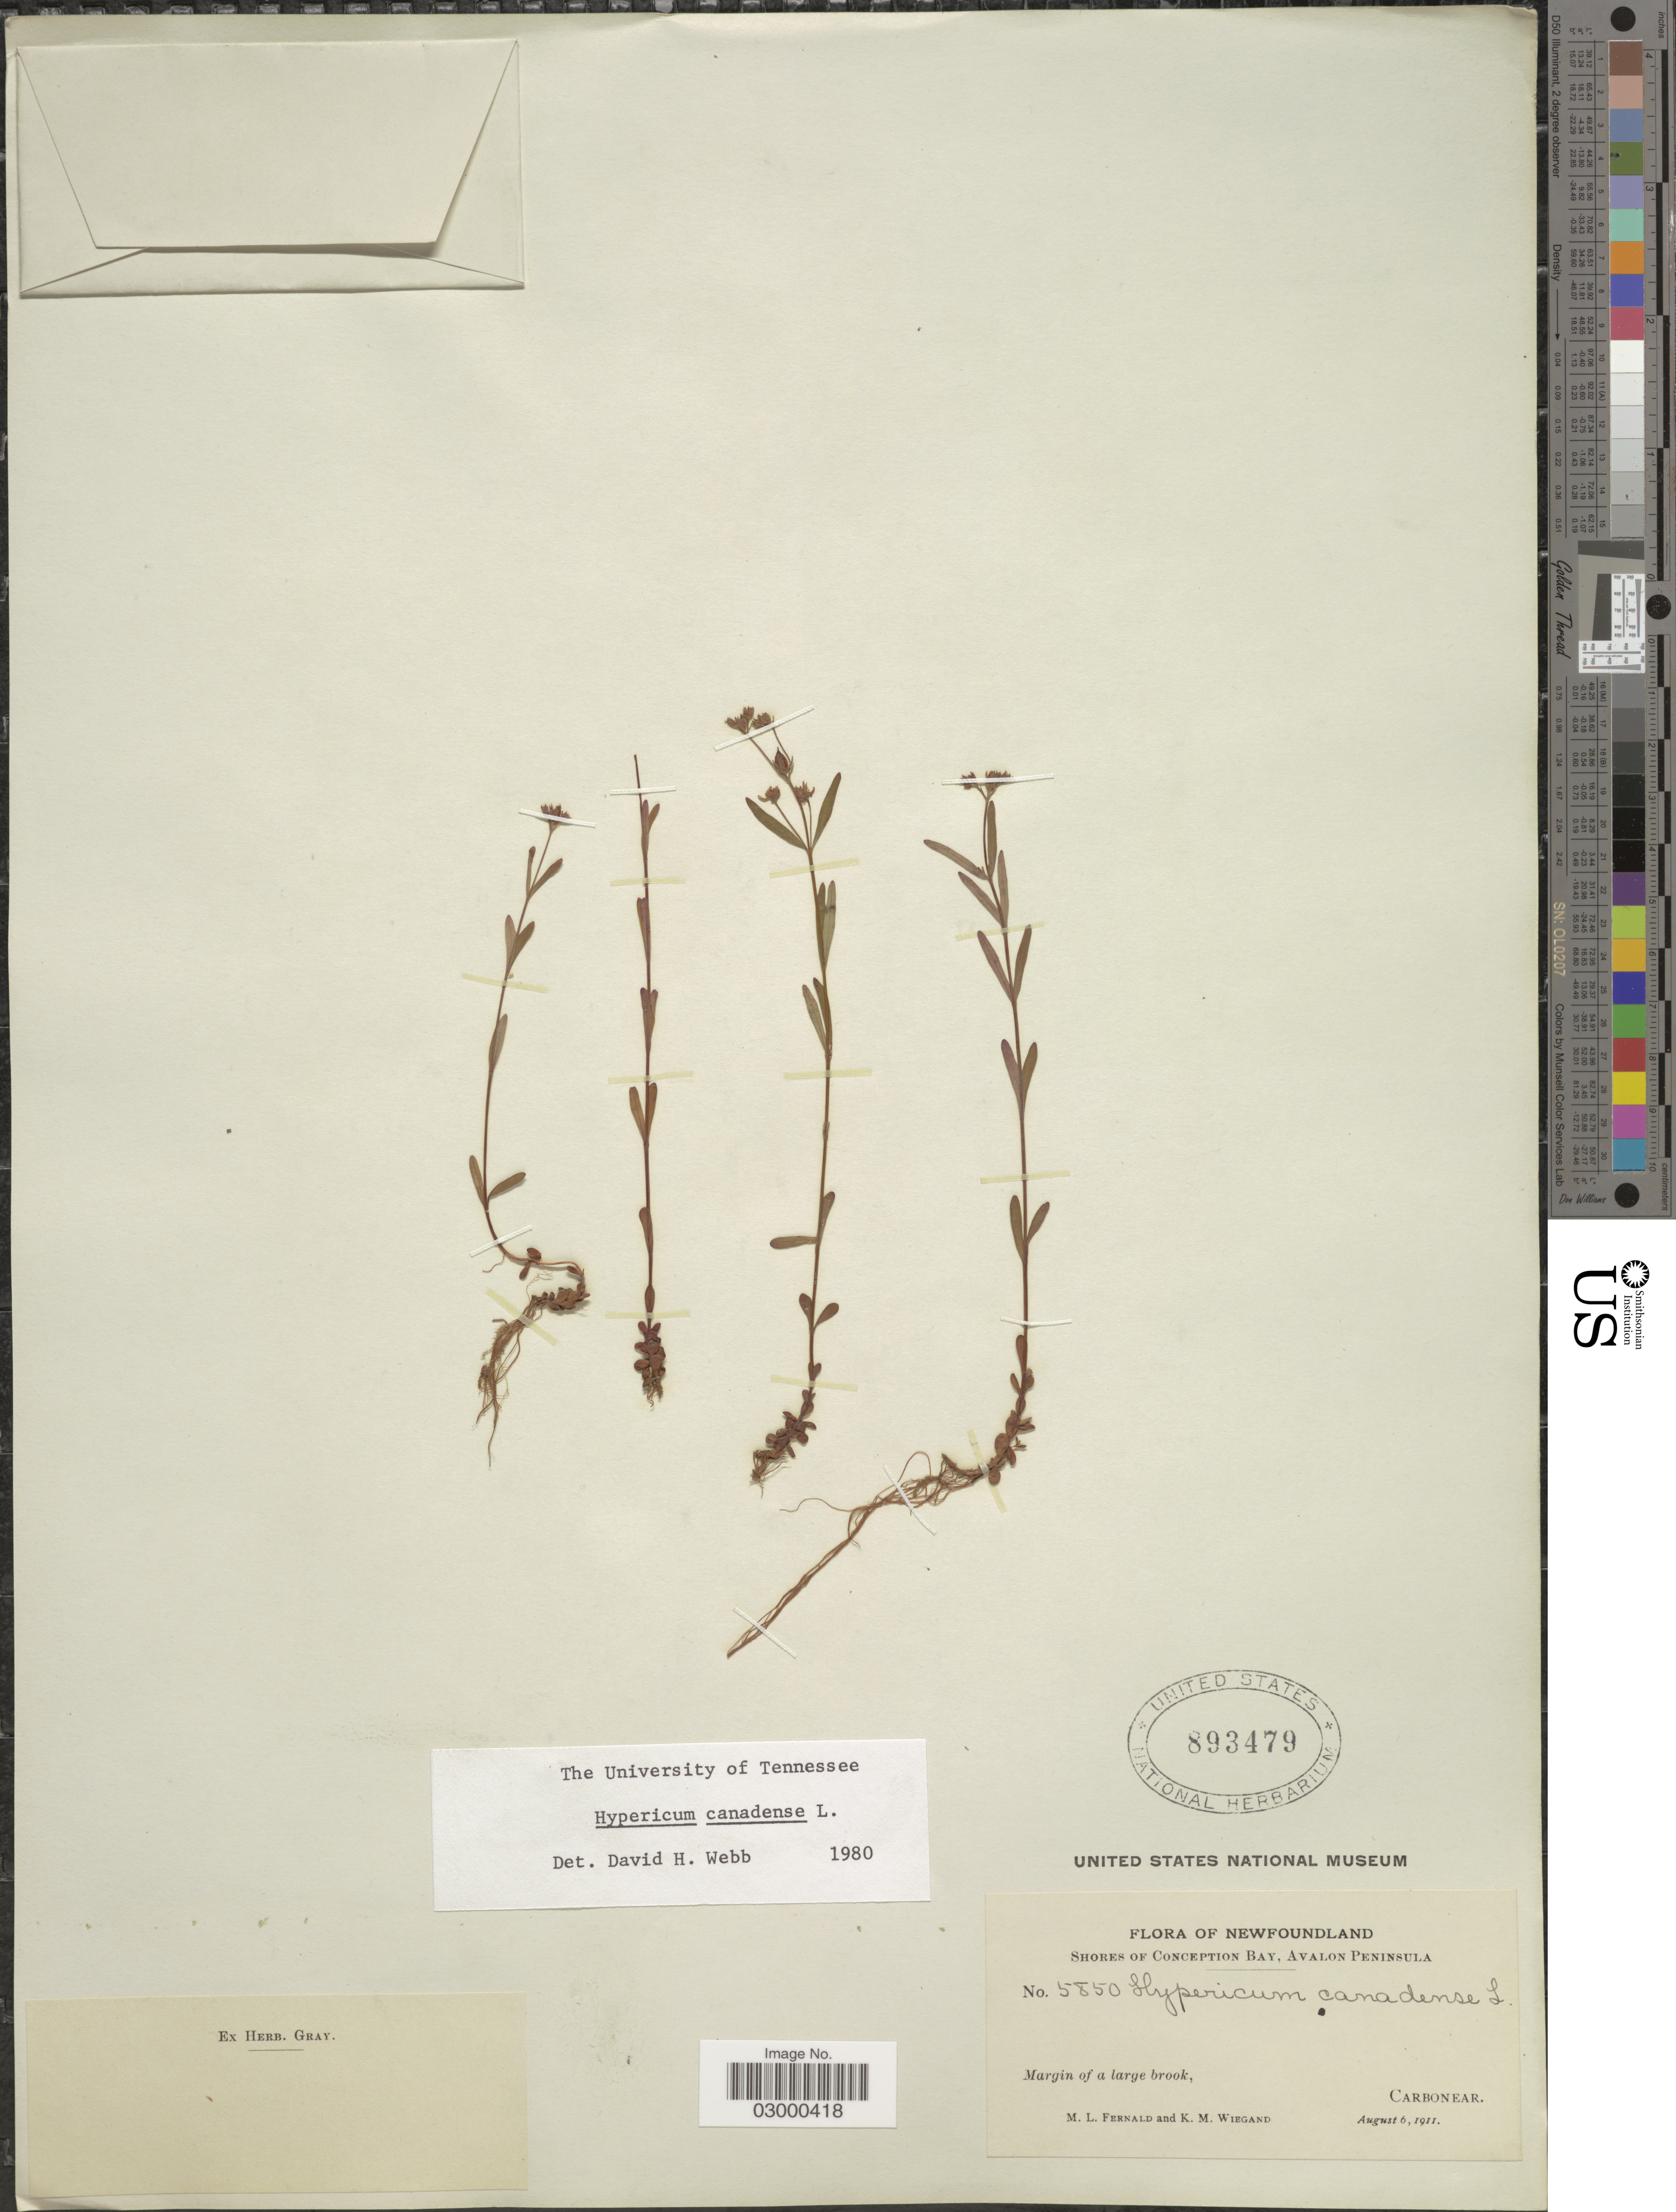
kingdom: Plantae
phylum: Tracheophyta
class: Magnoliopsida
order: Malpighiales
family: Hypericaceae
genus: Hypericum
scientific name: Hypericum canadense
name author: L.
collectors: M. L. Fernald & K. M. Wiegand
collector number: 5850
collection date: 1911-08-06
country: Canada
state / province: Newfoundland and Labrador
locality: Shores of Conception Bay, Avalon Peninsula, Margin of a large book, Carbonear.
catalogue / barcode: US 893479